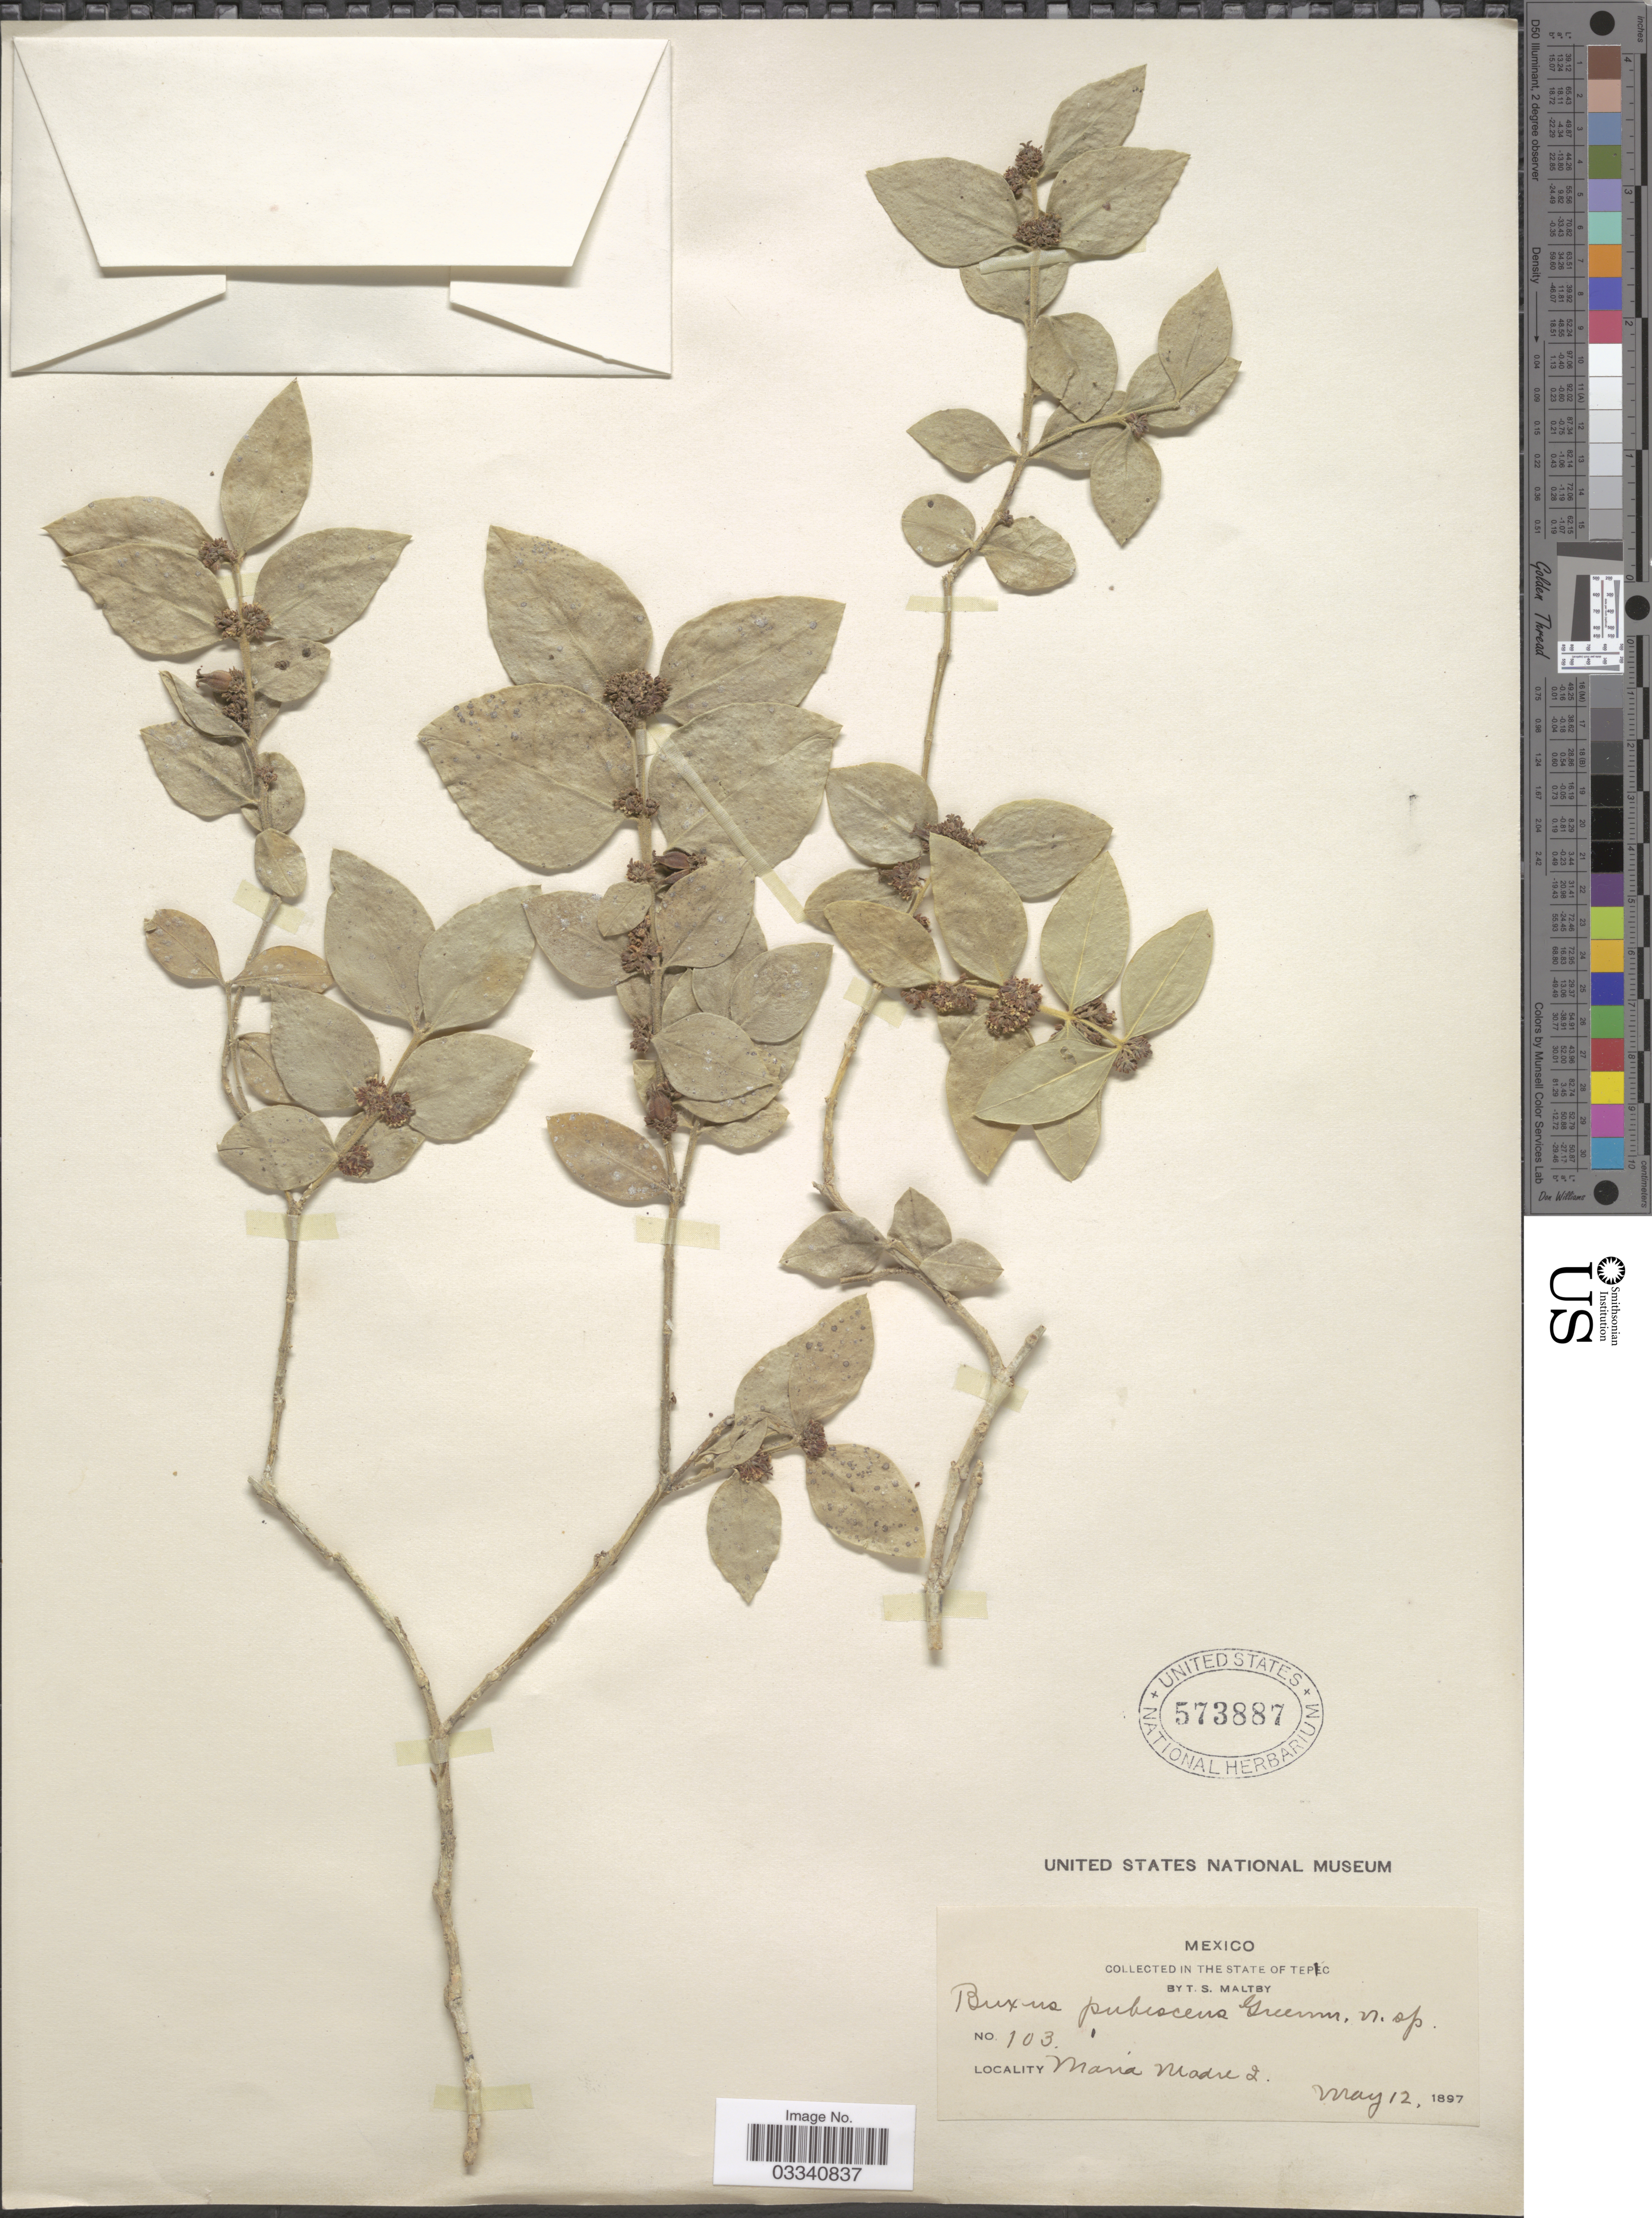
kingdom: Plantae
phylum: Tracheophyta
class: Magnoliopsida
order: Buxales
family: Buxaceae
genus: Buxus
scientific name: Buxus pubescens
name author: Greenm.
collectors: T. S. Maltby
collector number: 103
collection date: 1897-05-12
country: Mexico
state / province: Nayarit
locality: Maria Madre I.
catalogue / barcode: US 573887